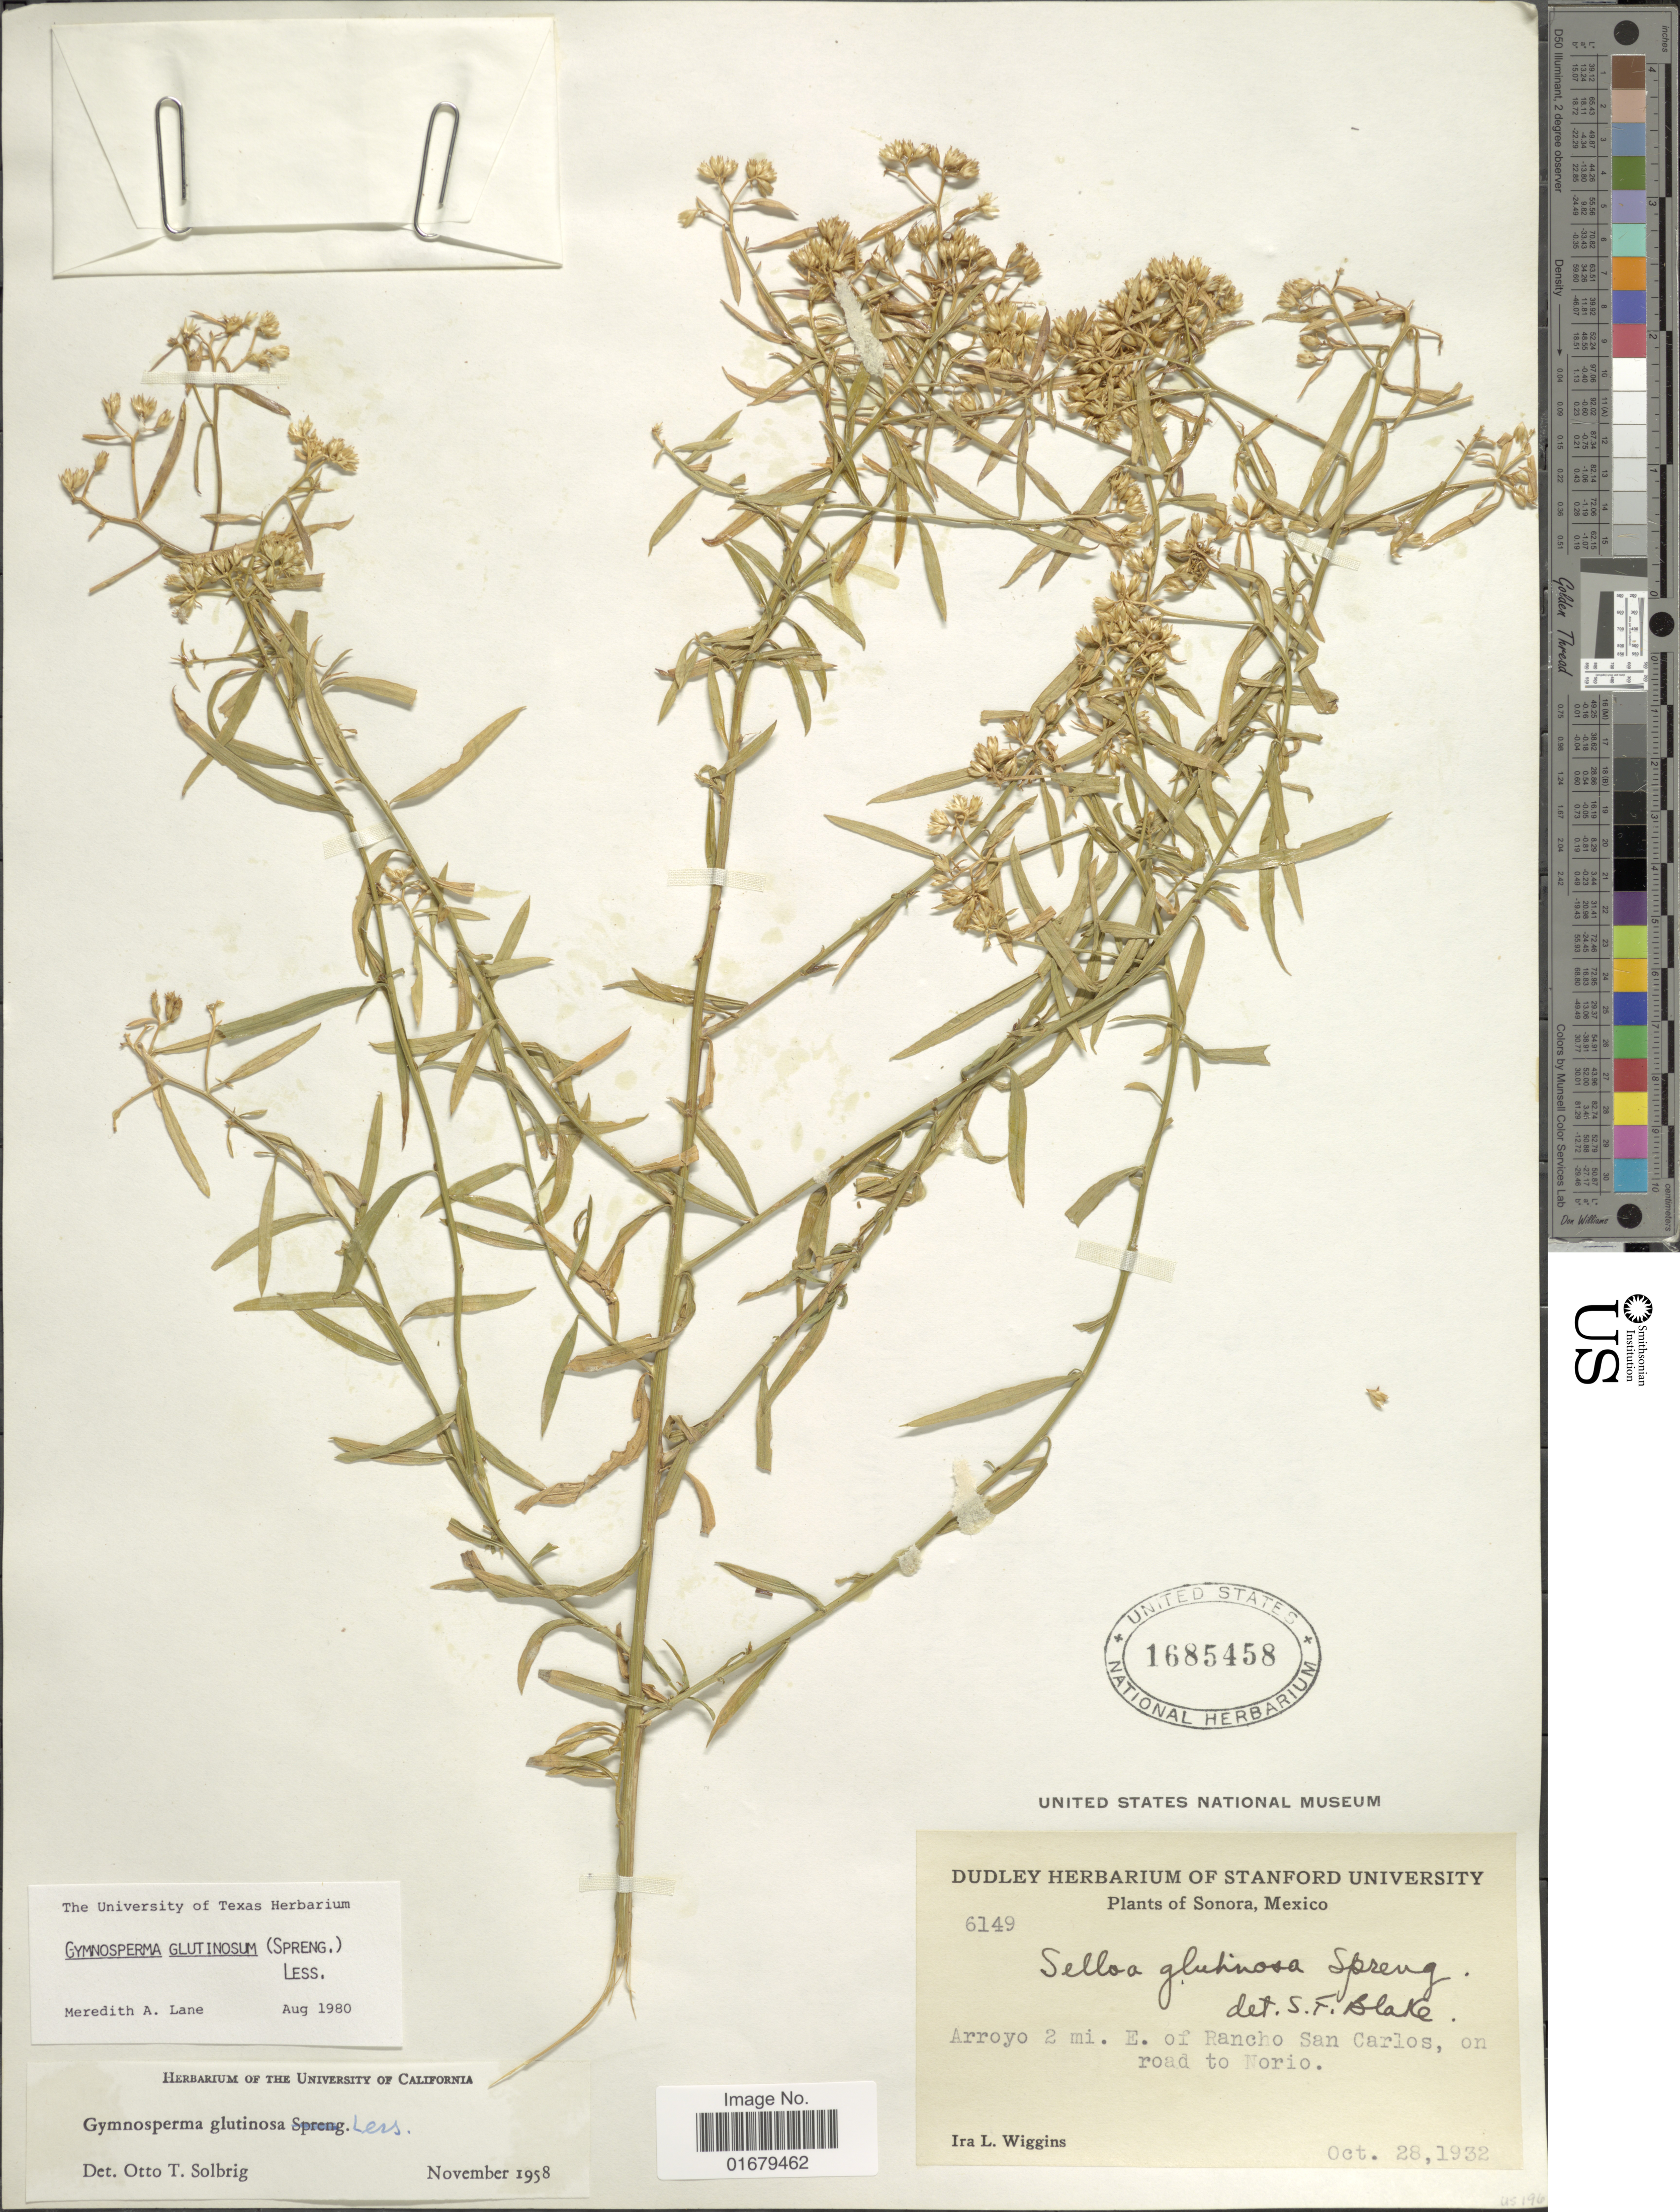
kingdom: Plantae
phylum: Tracheophyta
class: Magnoliopsida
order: Asterales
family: Asteraceae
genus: Gymnosperma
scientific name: Gymnosperma glutinosum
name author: (Spreng.) Less.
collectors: I. L. Wiggins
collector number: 6149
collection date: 1932-10-28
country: Mexico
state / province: Sonora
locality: Arroyo 2 mi. E. of Rancho San Carlos, on road to Norio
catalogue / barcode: US 1685458